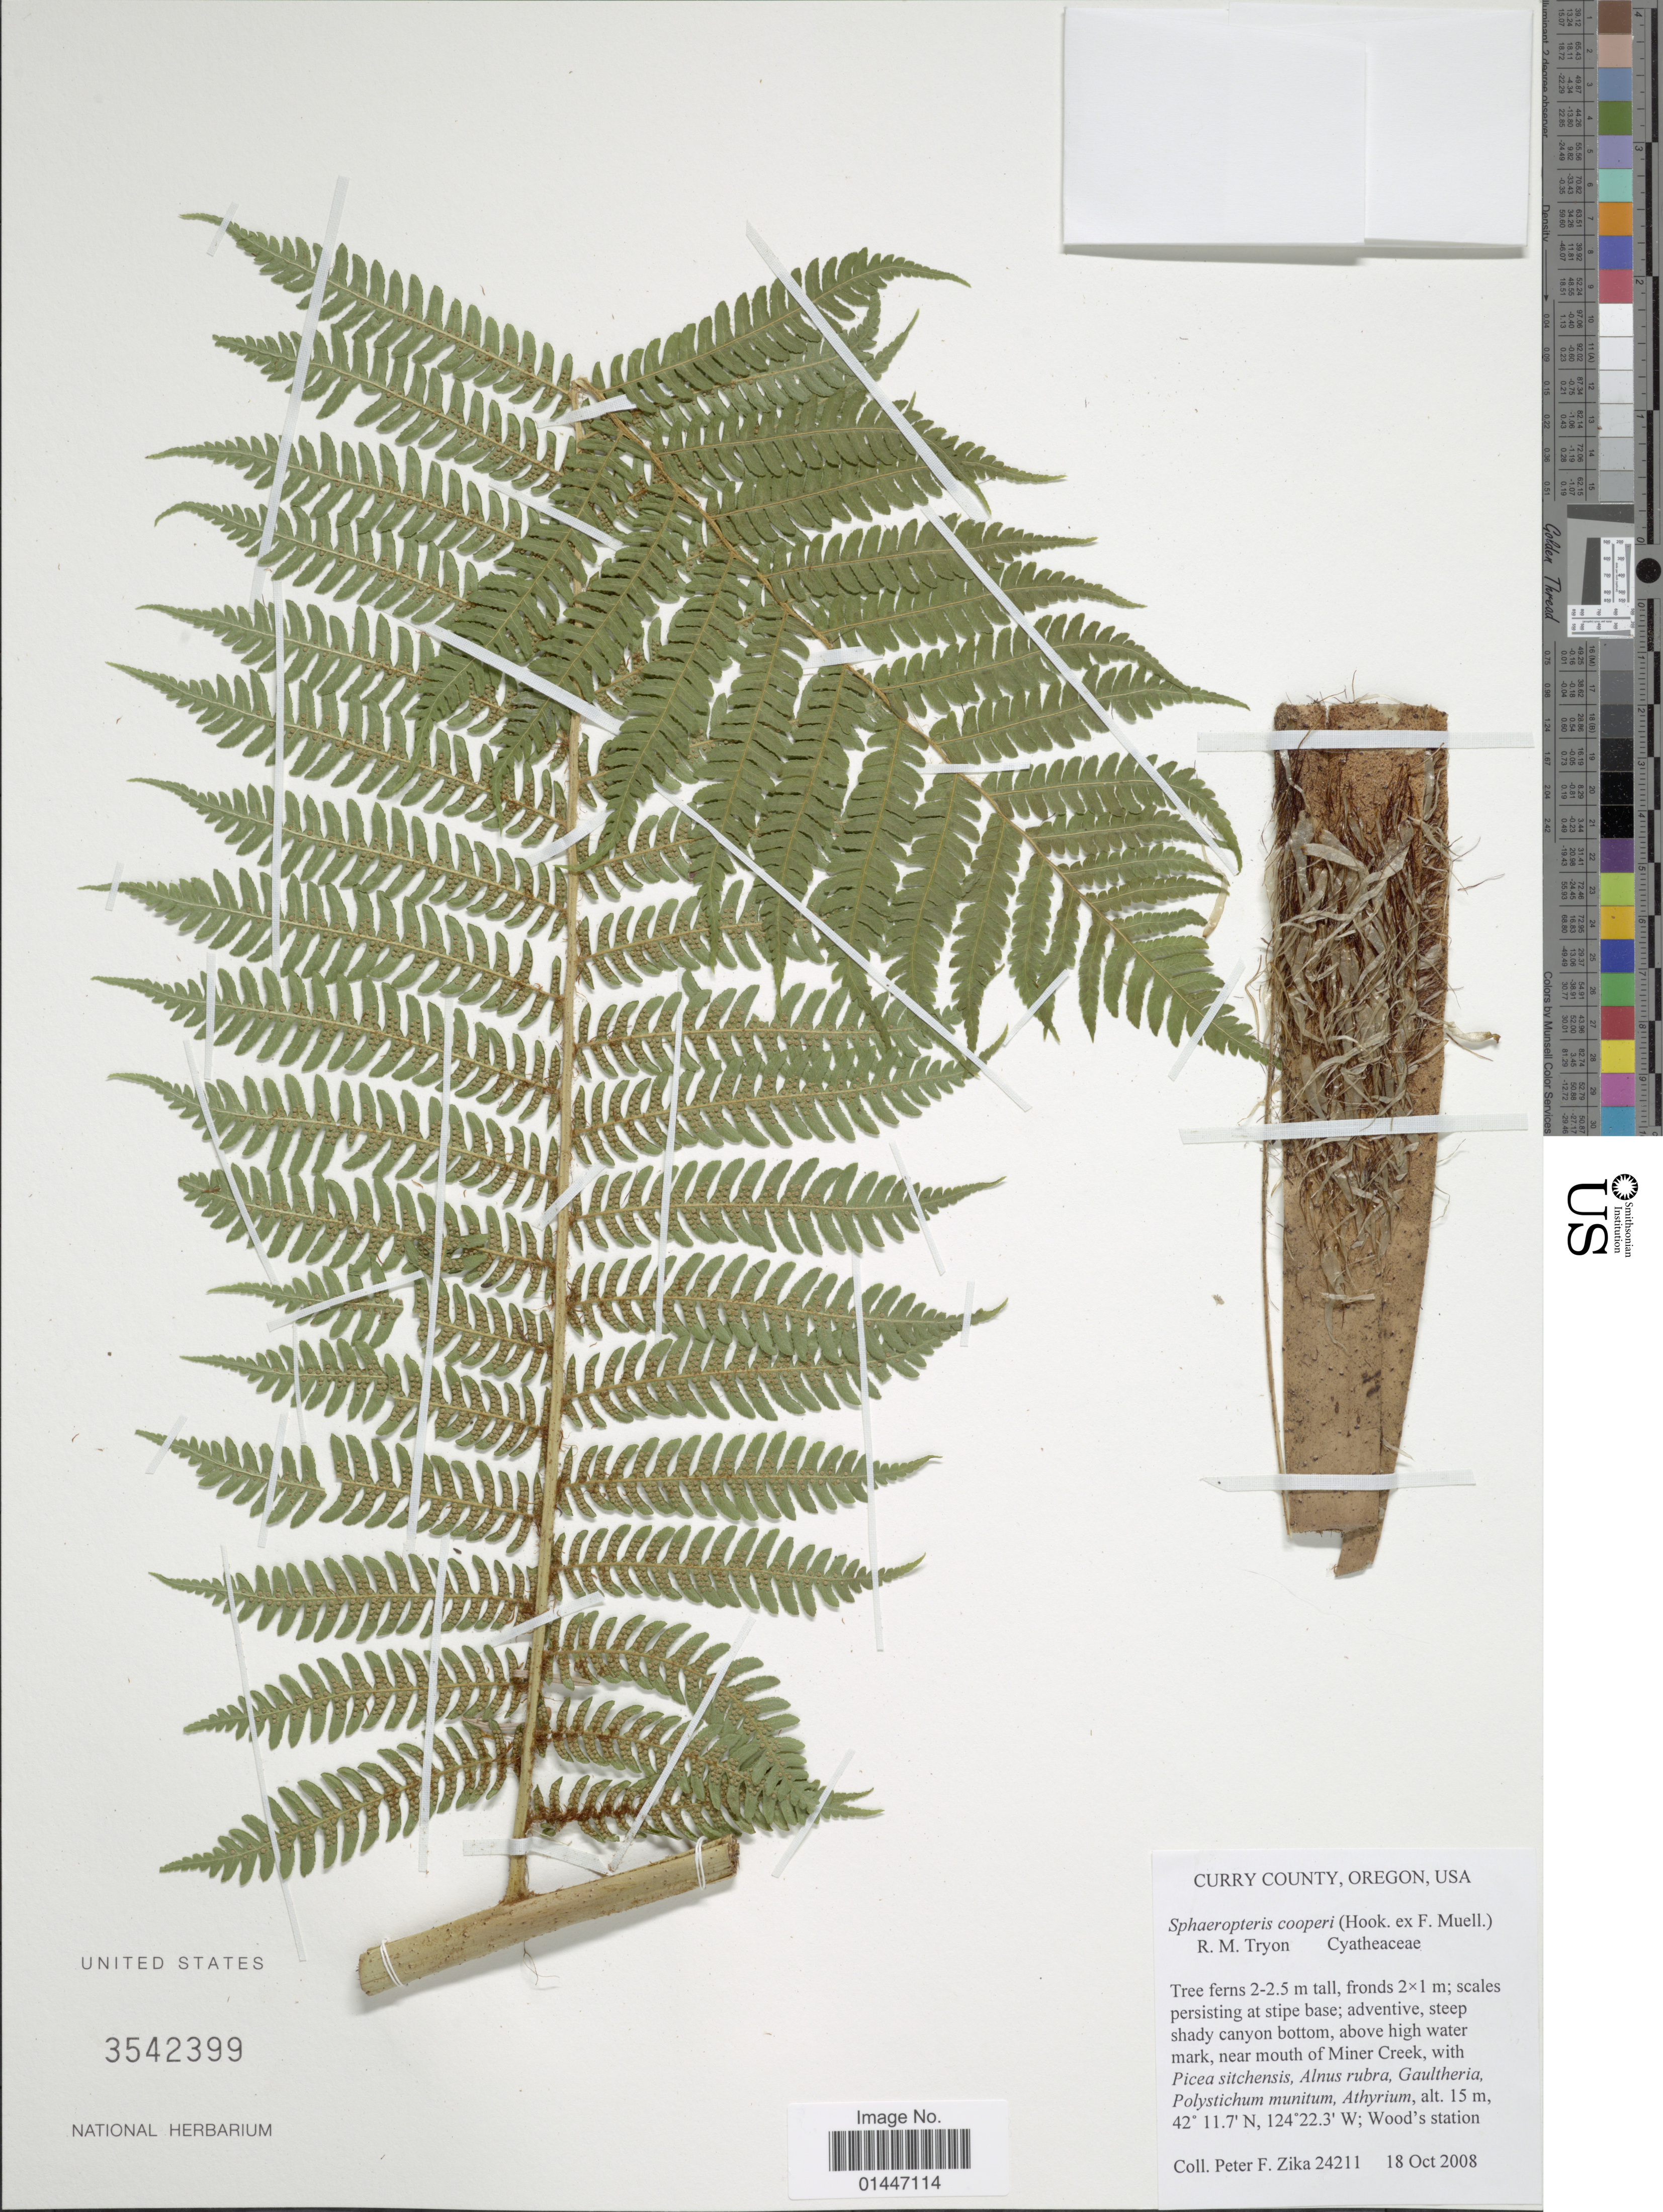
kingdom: Plantae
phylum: Tracheophyta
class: Polypodiopsida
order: Cyatheales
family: Cyatheaceae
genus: Sphaeropteris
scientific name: Sphaeropteris cooperi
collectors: P. F. Zika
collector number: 24211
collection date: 2008-10-18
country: United States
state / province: Oregon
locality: Curry County, steep shady canyon bottom, above high water mark, near mouth of Miner Creek; Wood's station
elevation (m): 15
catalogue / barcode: US 3542399